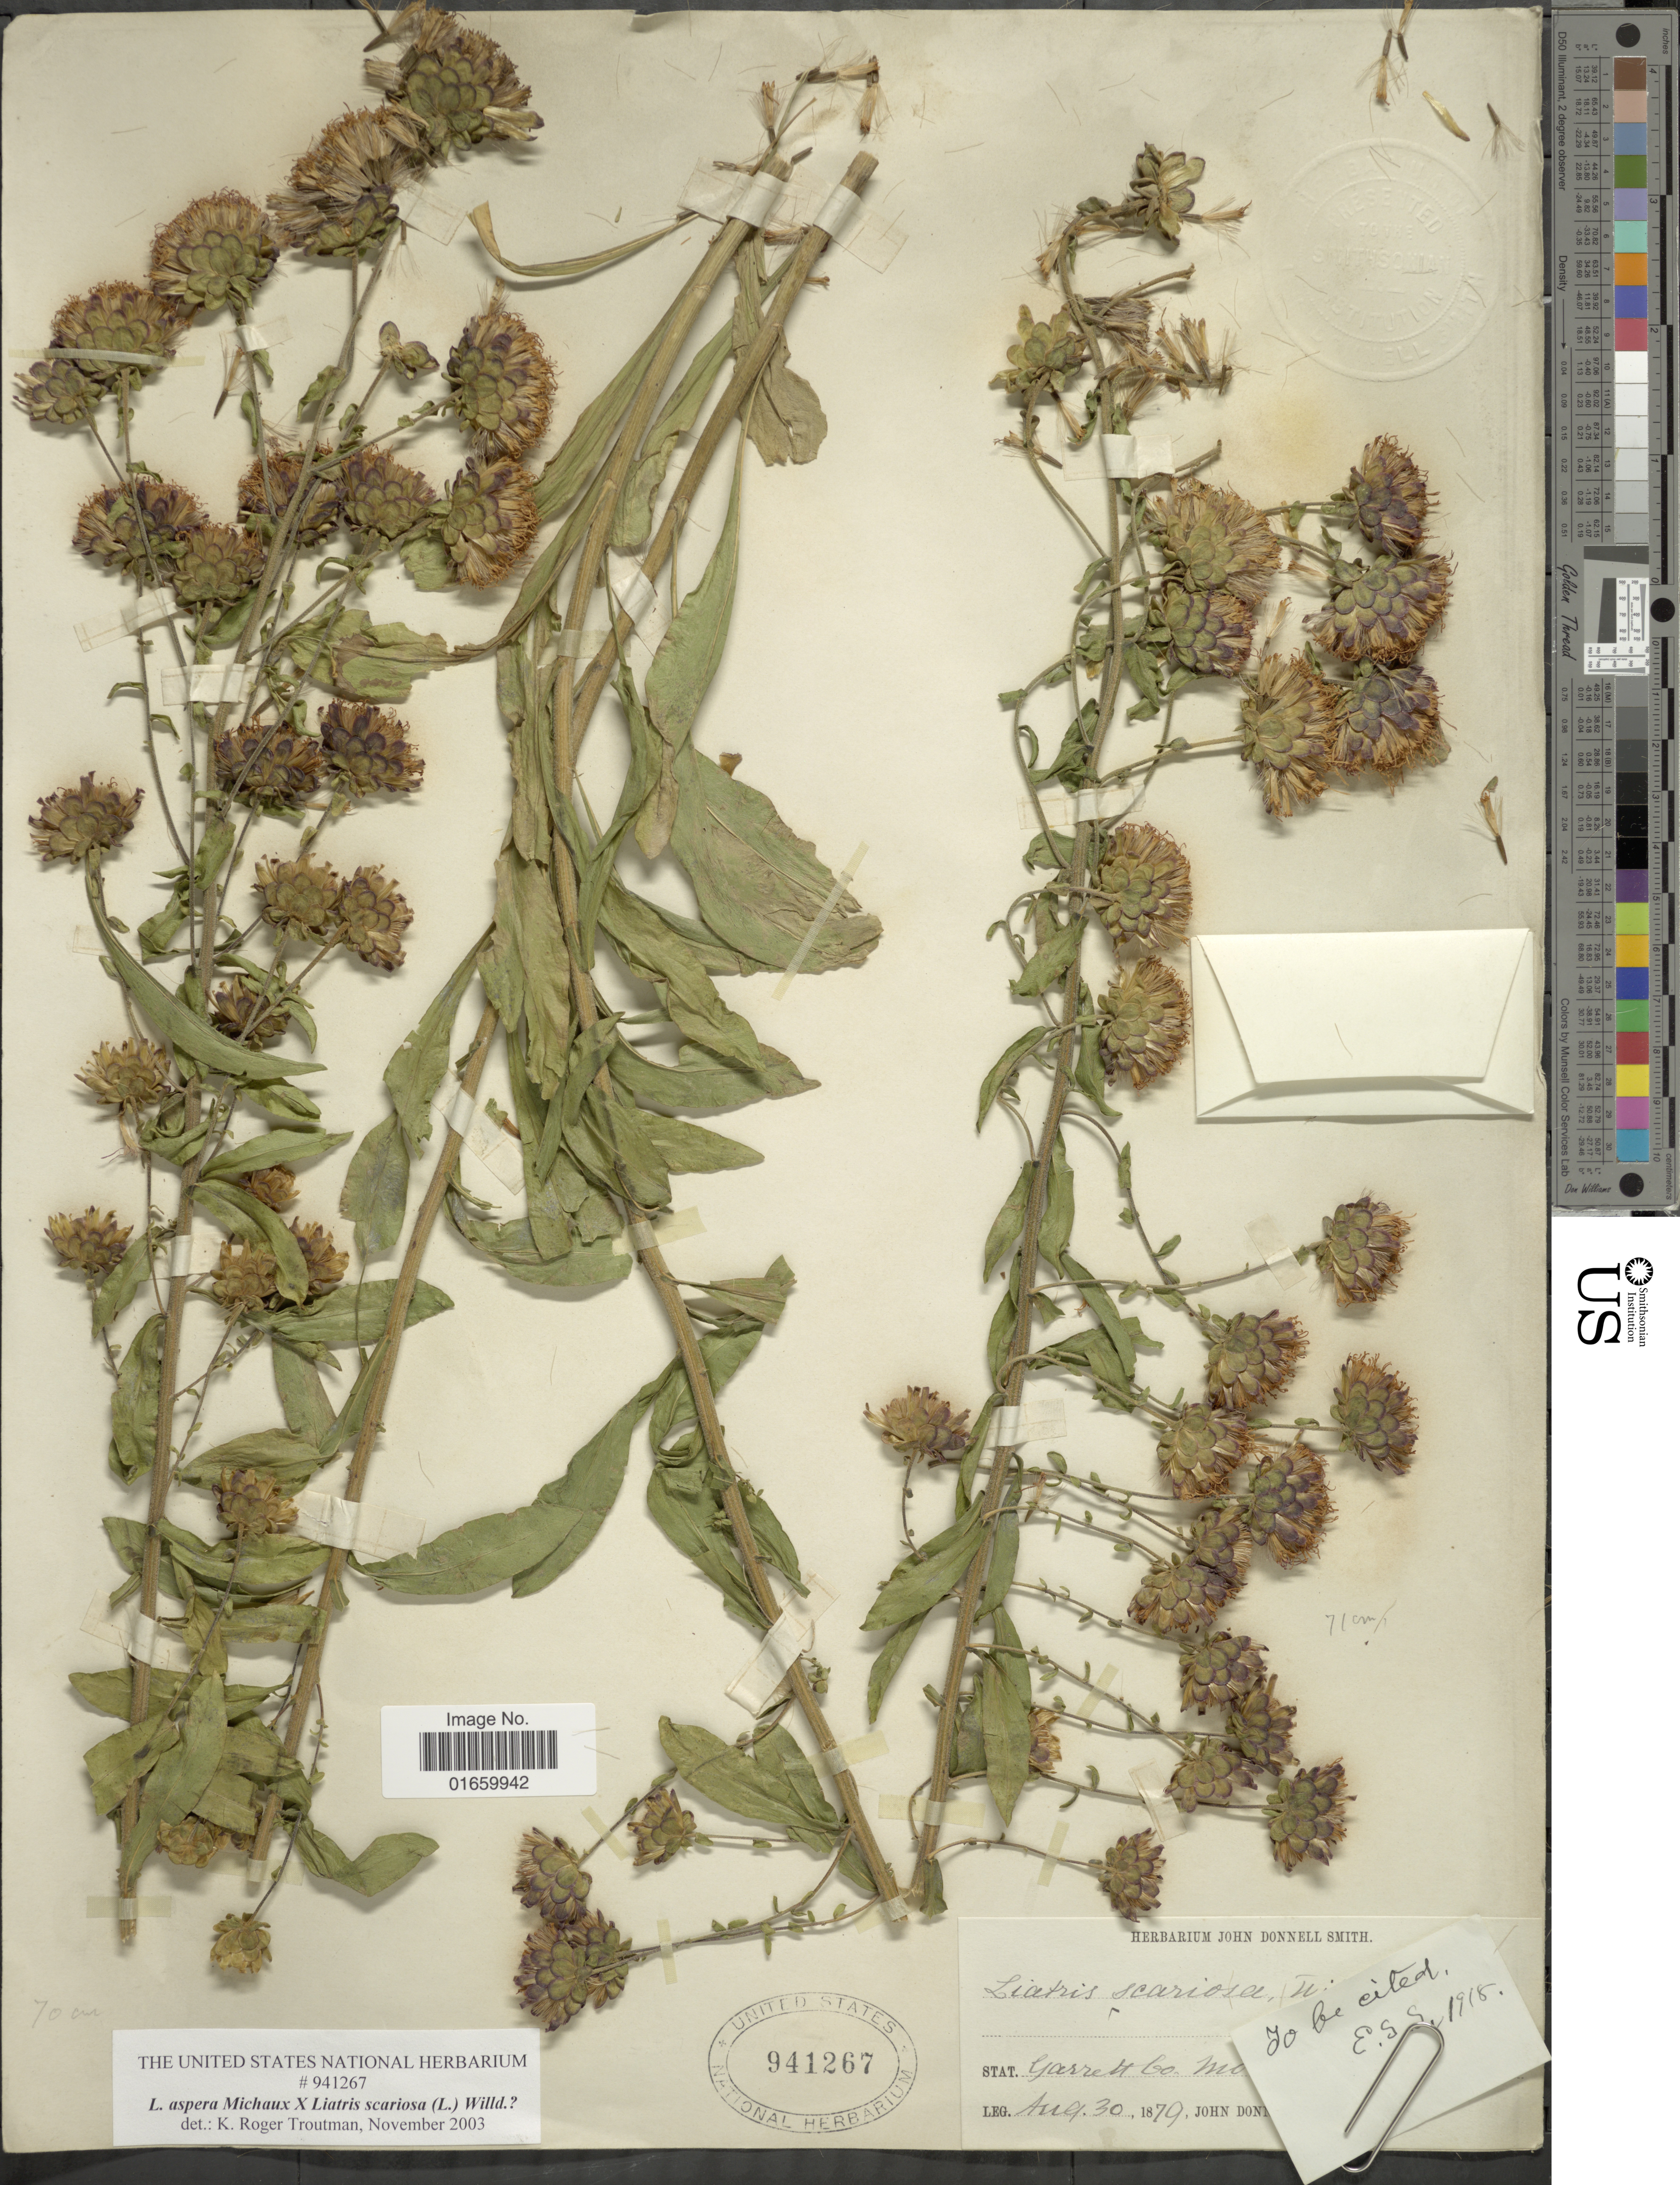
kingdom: Plantae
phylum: Tracheophyta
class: Magnoliopsida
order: Asterales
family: Asteraceae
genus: Liatris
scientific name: Liatris sp.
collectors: J. Donnell Smith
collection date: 1879-08-30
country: United States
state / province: Maryland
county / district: Garrett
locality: Stat. Garett Co.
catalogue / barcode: US 941267